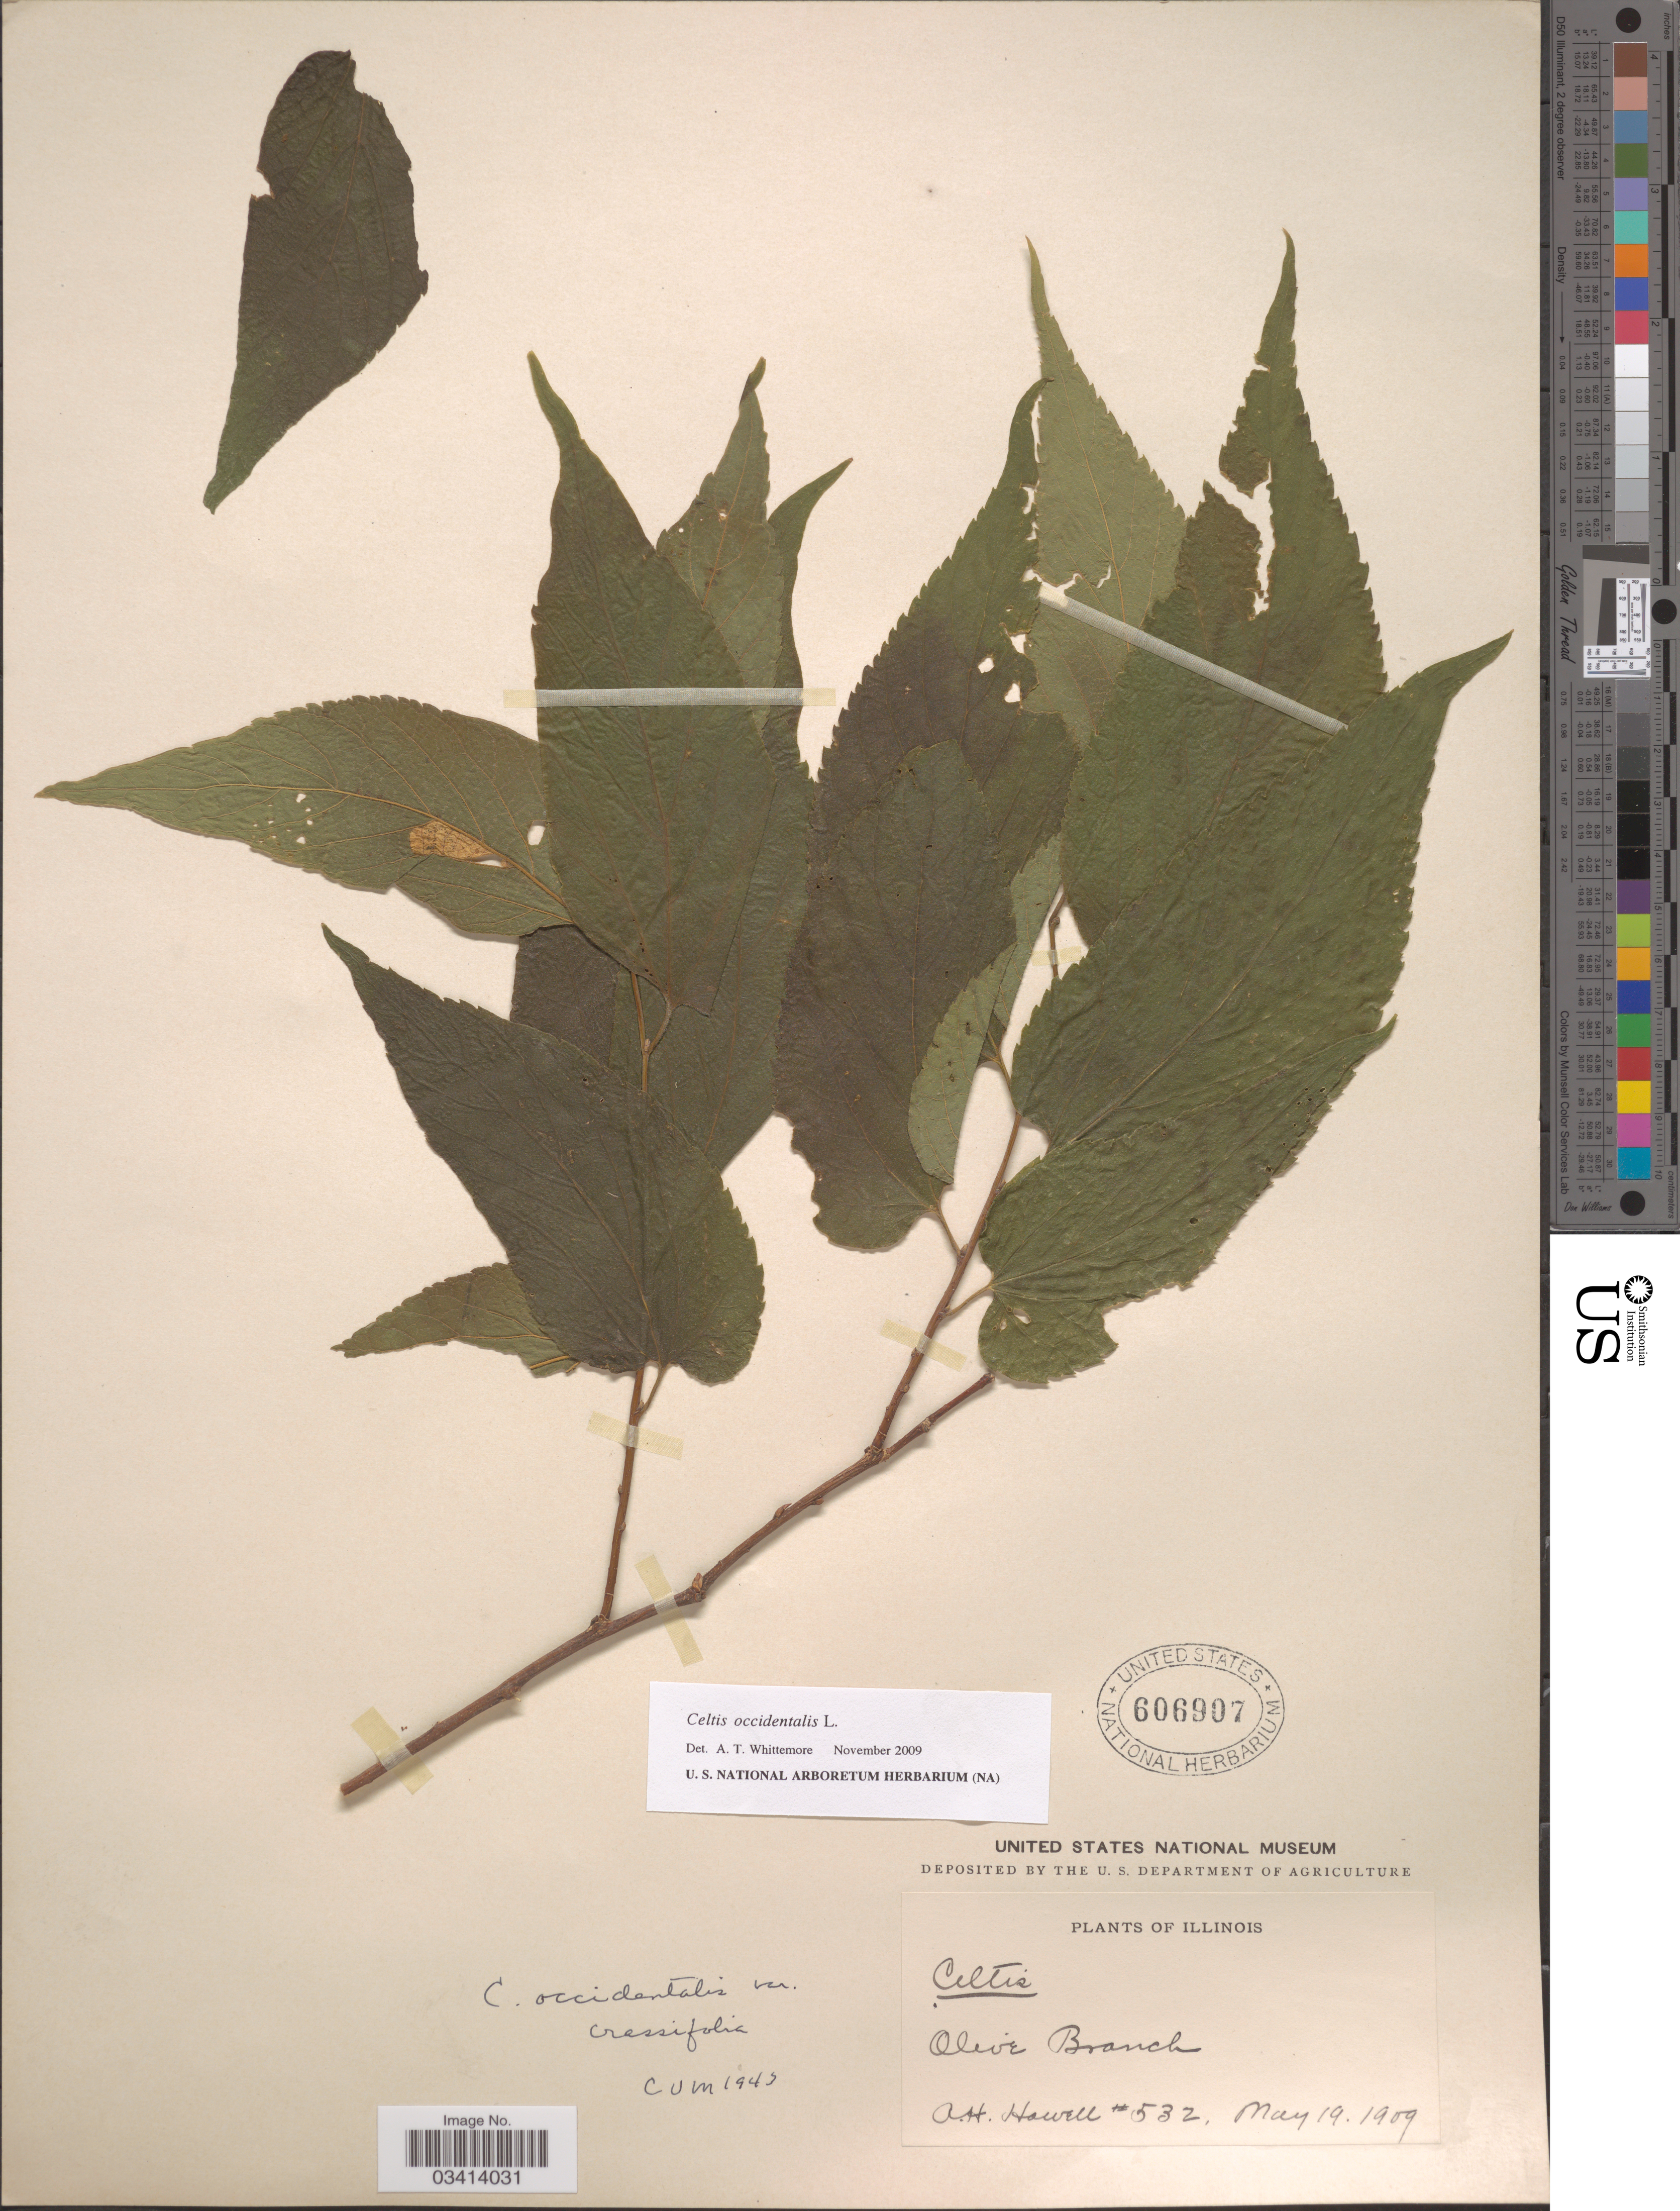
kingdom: Plantae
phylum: Tracheophyta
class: Magnoliopsida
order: Rosales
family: Cannabaceae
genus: Celtis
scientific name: Celtis occidentalis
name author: L.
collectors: A. Howell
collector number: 532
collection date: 1909-05-19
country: United States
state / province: Illinois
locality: Olive Branch.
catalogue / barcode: US 606907